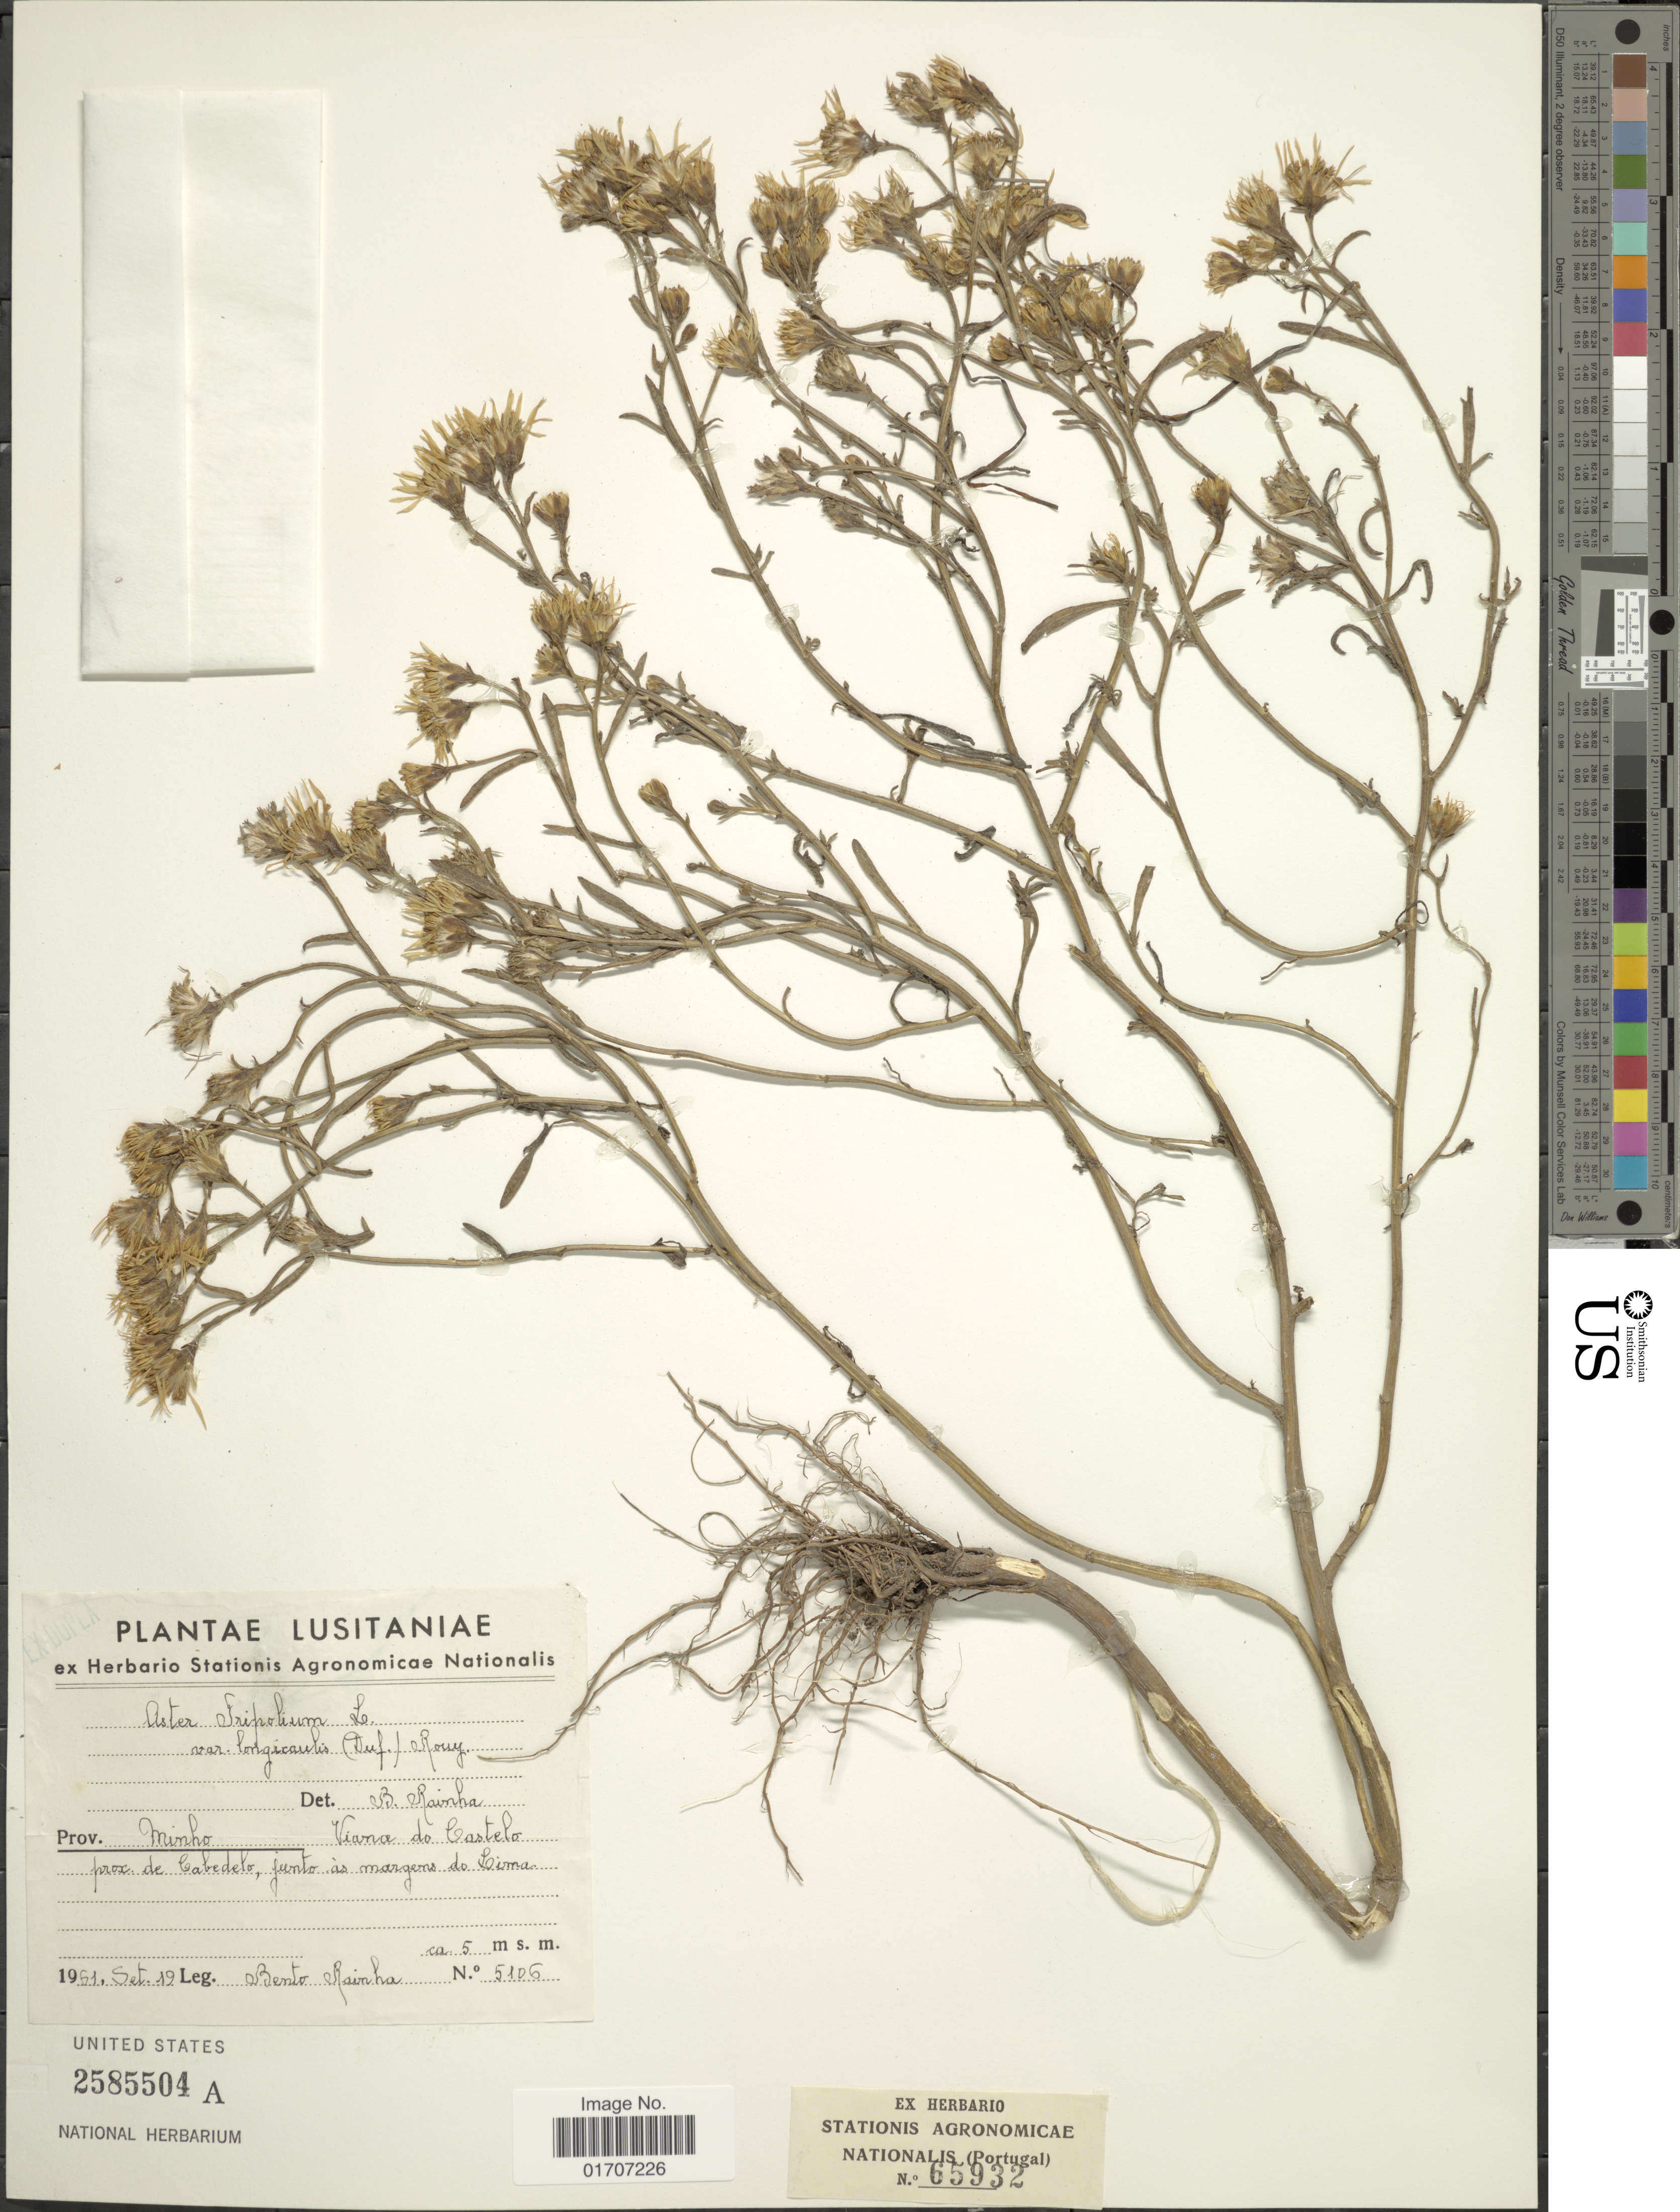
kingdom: Plantae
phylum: Tracheophyta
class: Magnoliopsida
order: Asterales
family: Asteraceae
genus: Tripolium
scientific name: Tripolium pannonicum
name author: (Jacq.) Dobrocz.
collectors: B. Rainha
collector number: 5106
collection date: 1961-09-19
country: Portugal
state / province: Braga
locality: Prov. Minho, Viarna do Castelo, prox de Cabedelo, junto as margens do Girma, Lusitaniae. [interpreted]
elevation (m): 5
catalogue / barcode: US 2585504A